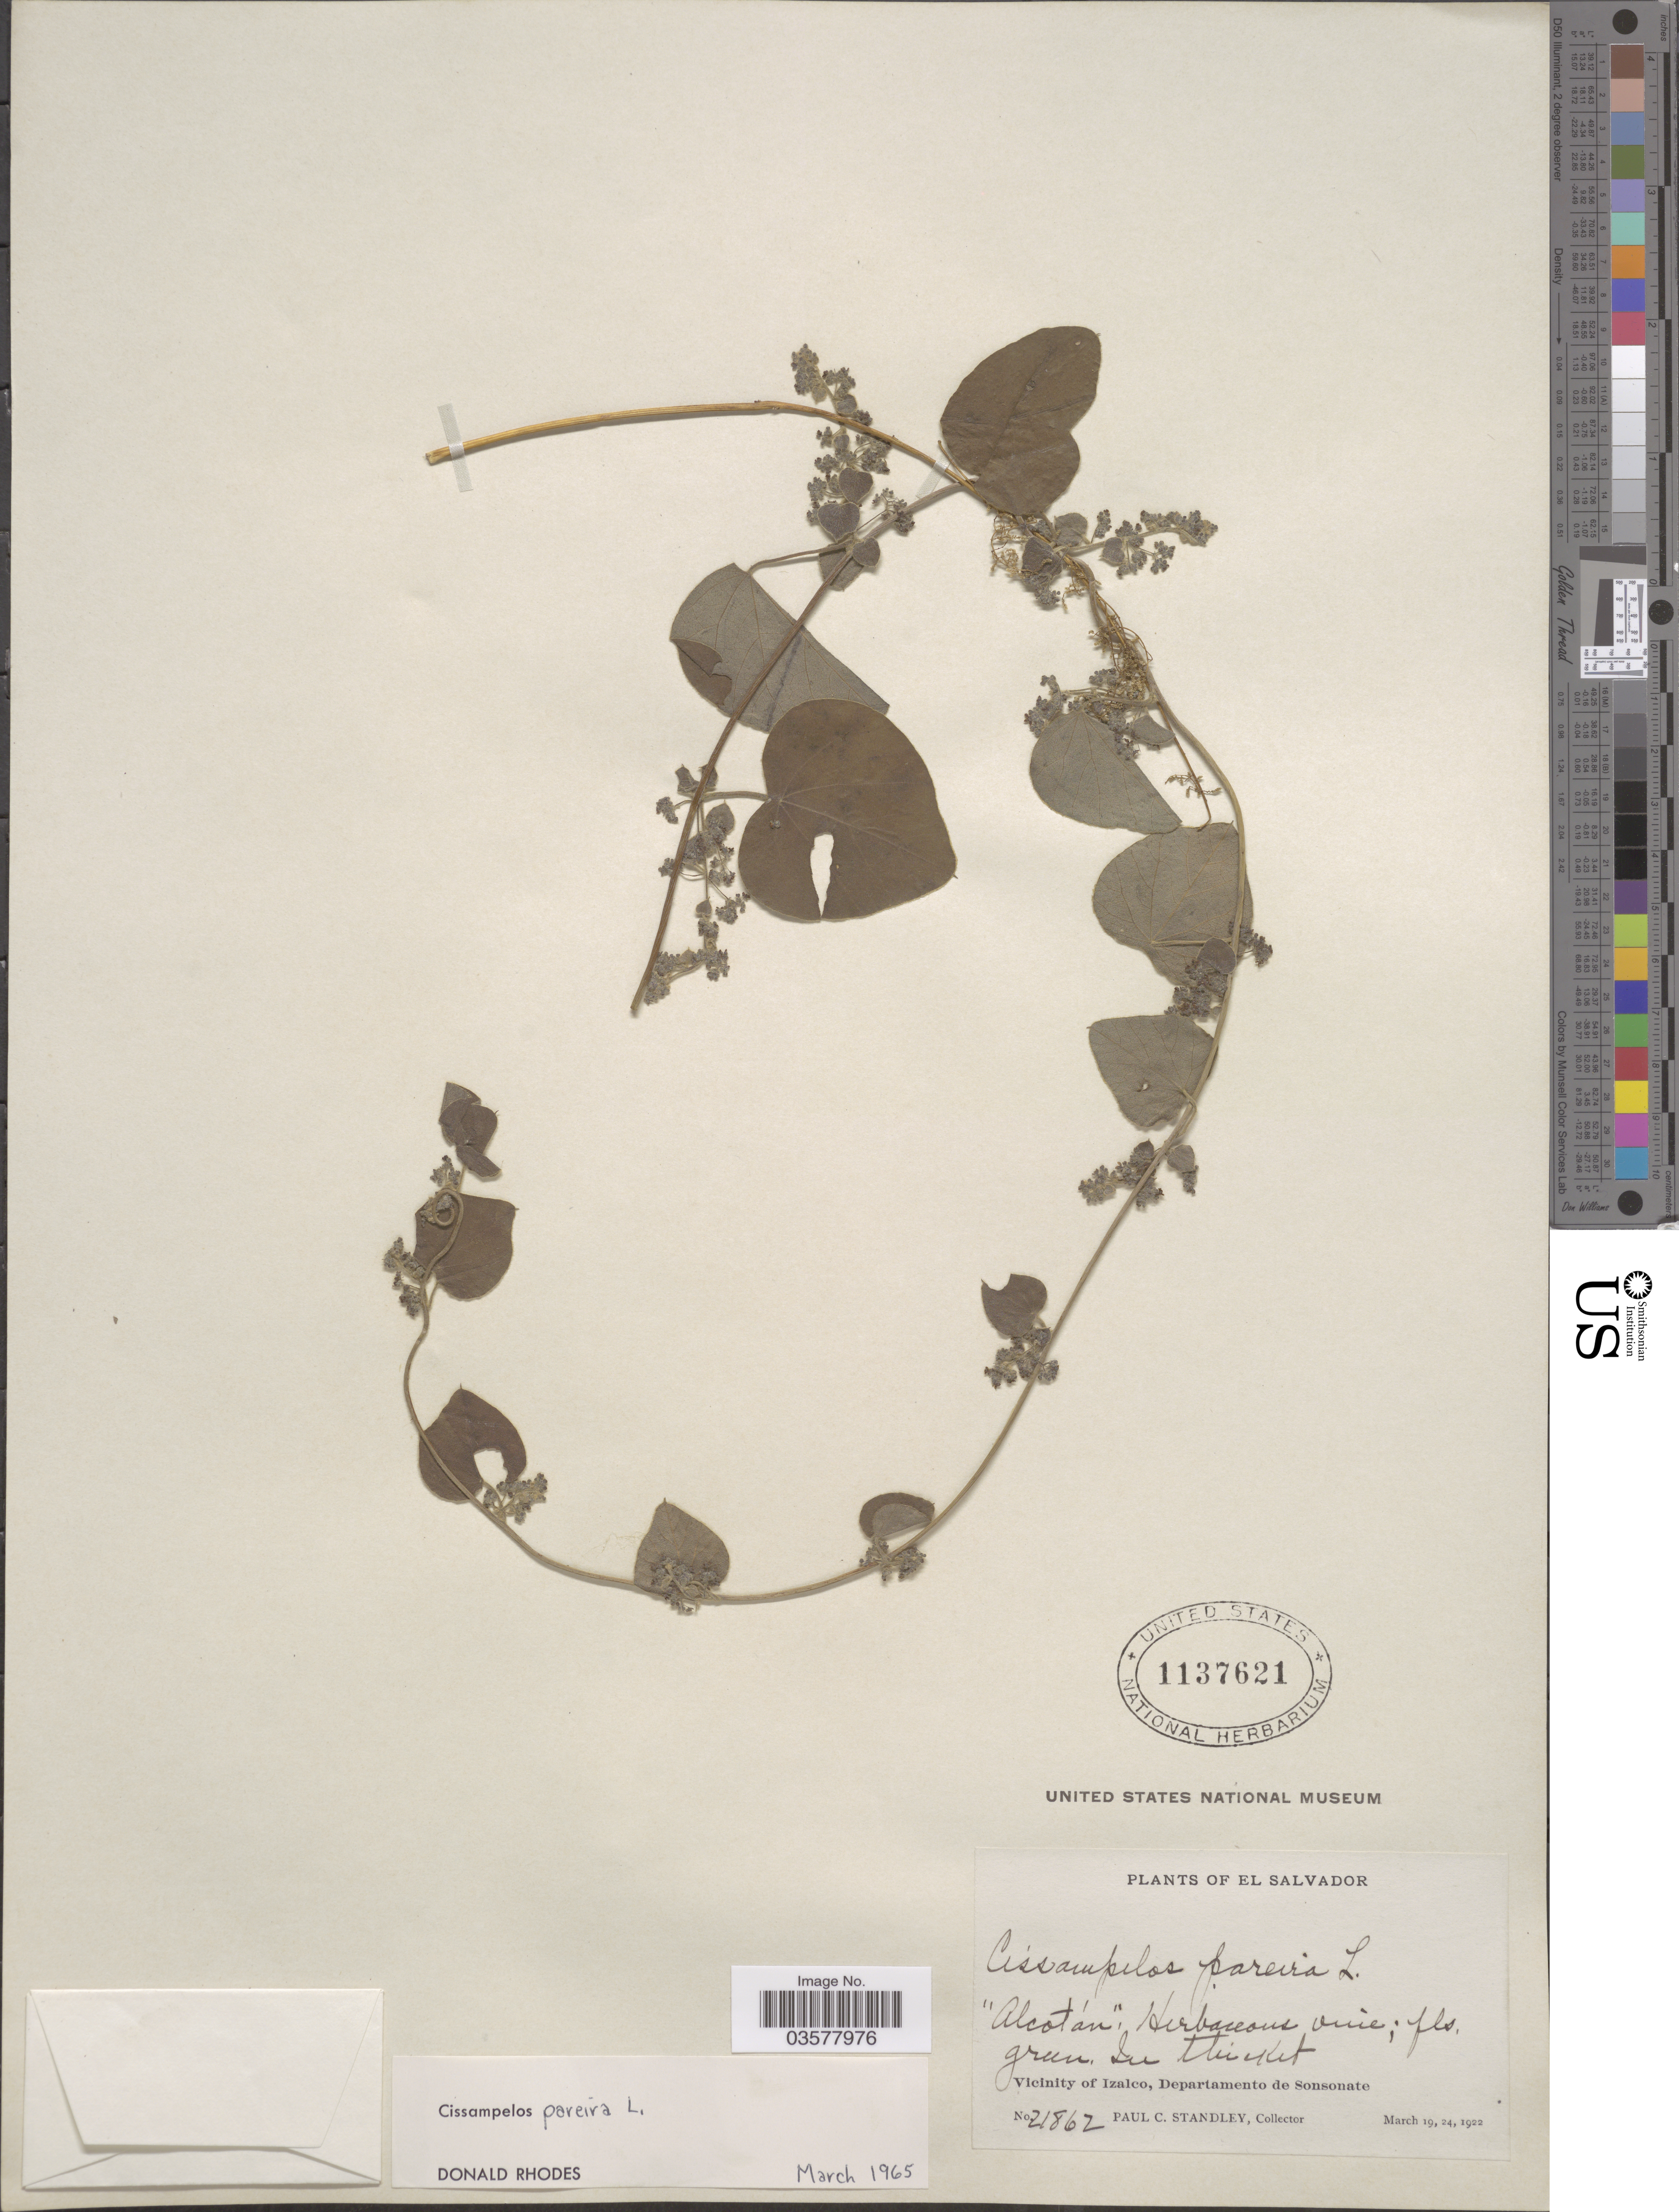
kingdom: Plantae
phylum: Tracheophyta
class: Magnoliopsida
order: Ranunculales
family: Menispermaceae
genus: Cissampelos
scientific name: Cissampelos pareira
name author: L.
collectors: P. C. Standley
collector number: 21862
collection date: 1922-03-19/1922-03-24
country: El Salvador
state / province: Sonsonate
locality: Vicinity of Izalco, Departamento de Sonsonate.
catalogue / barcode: US 1137621